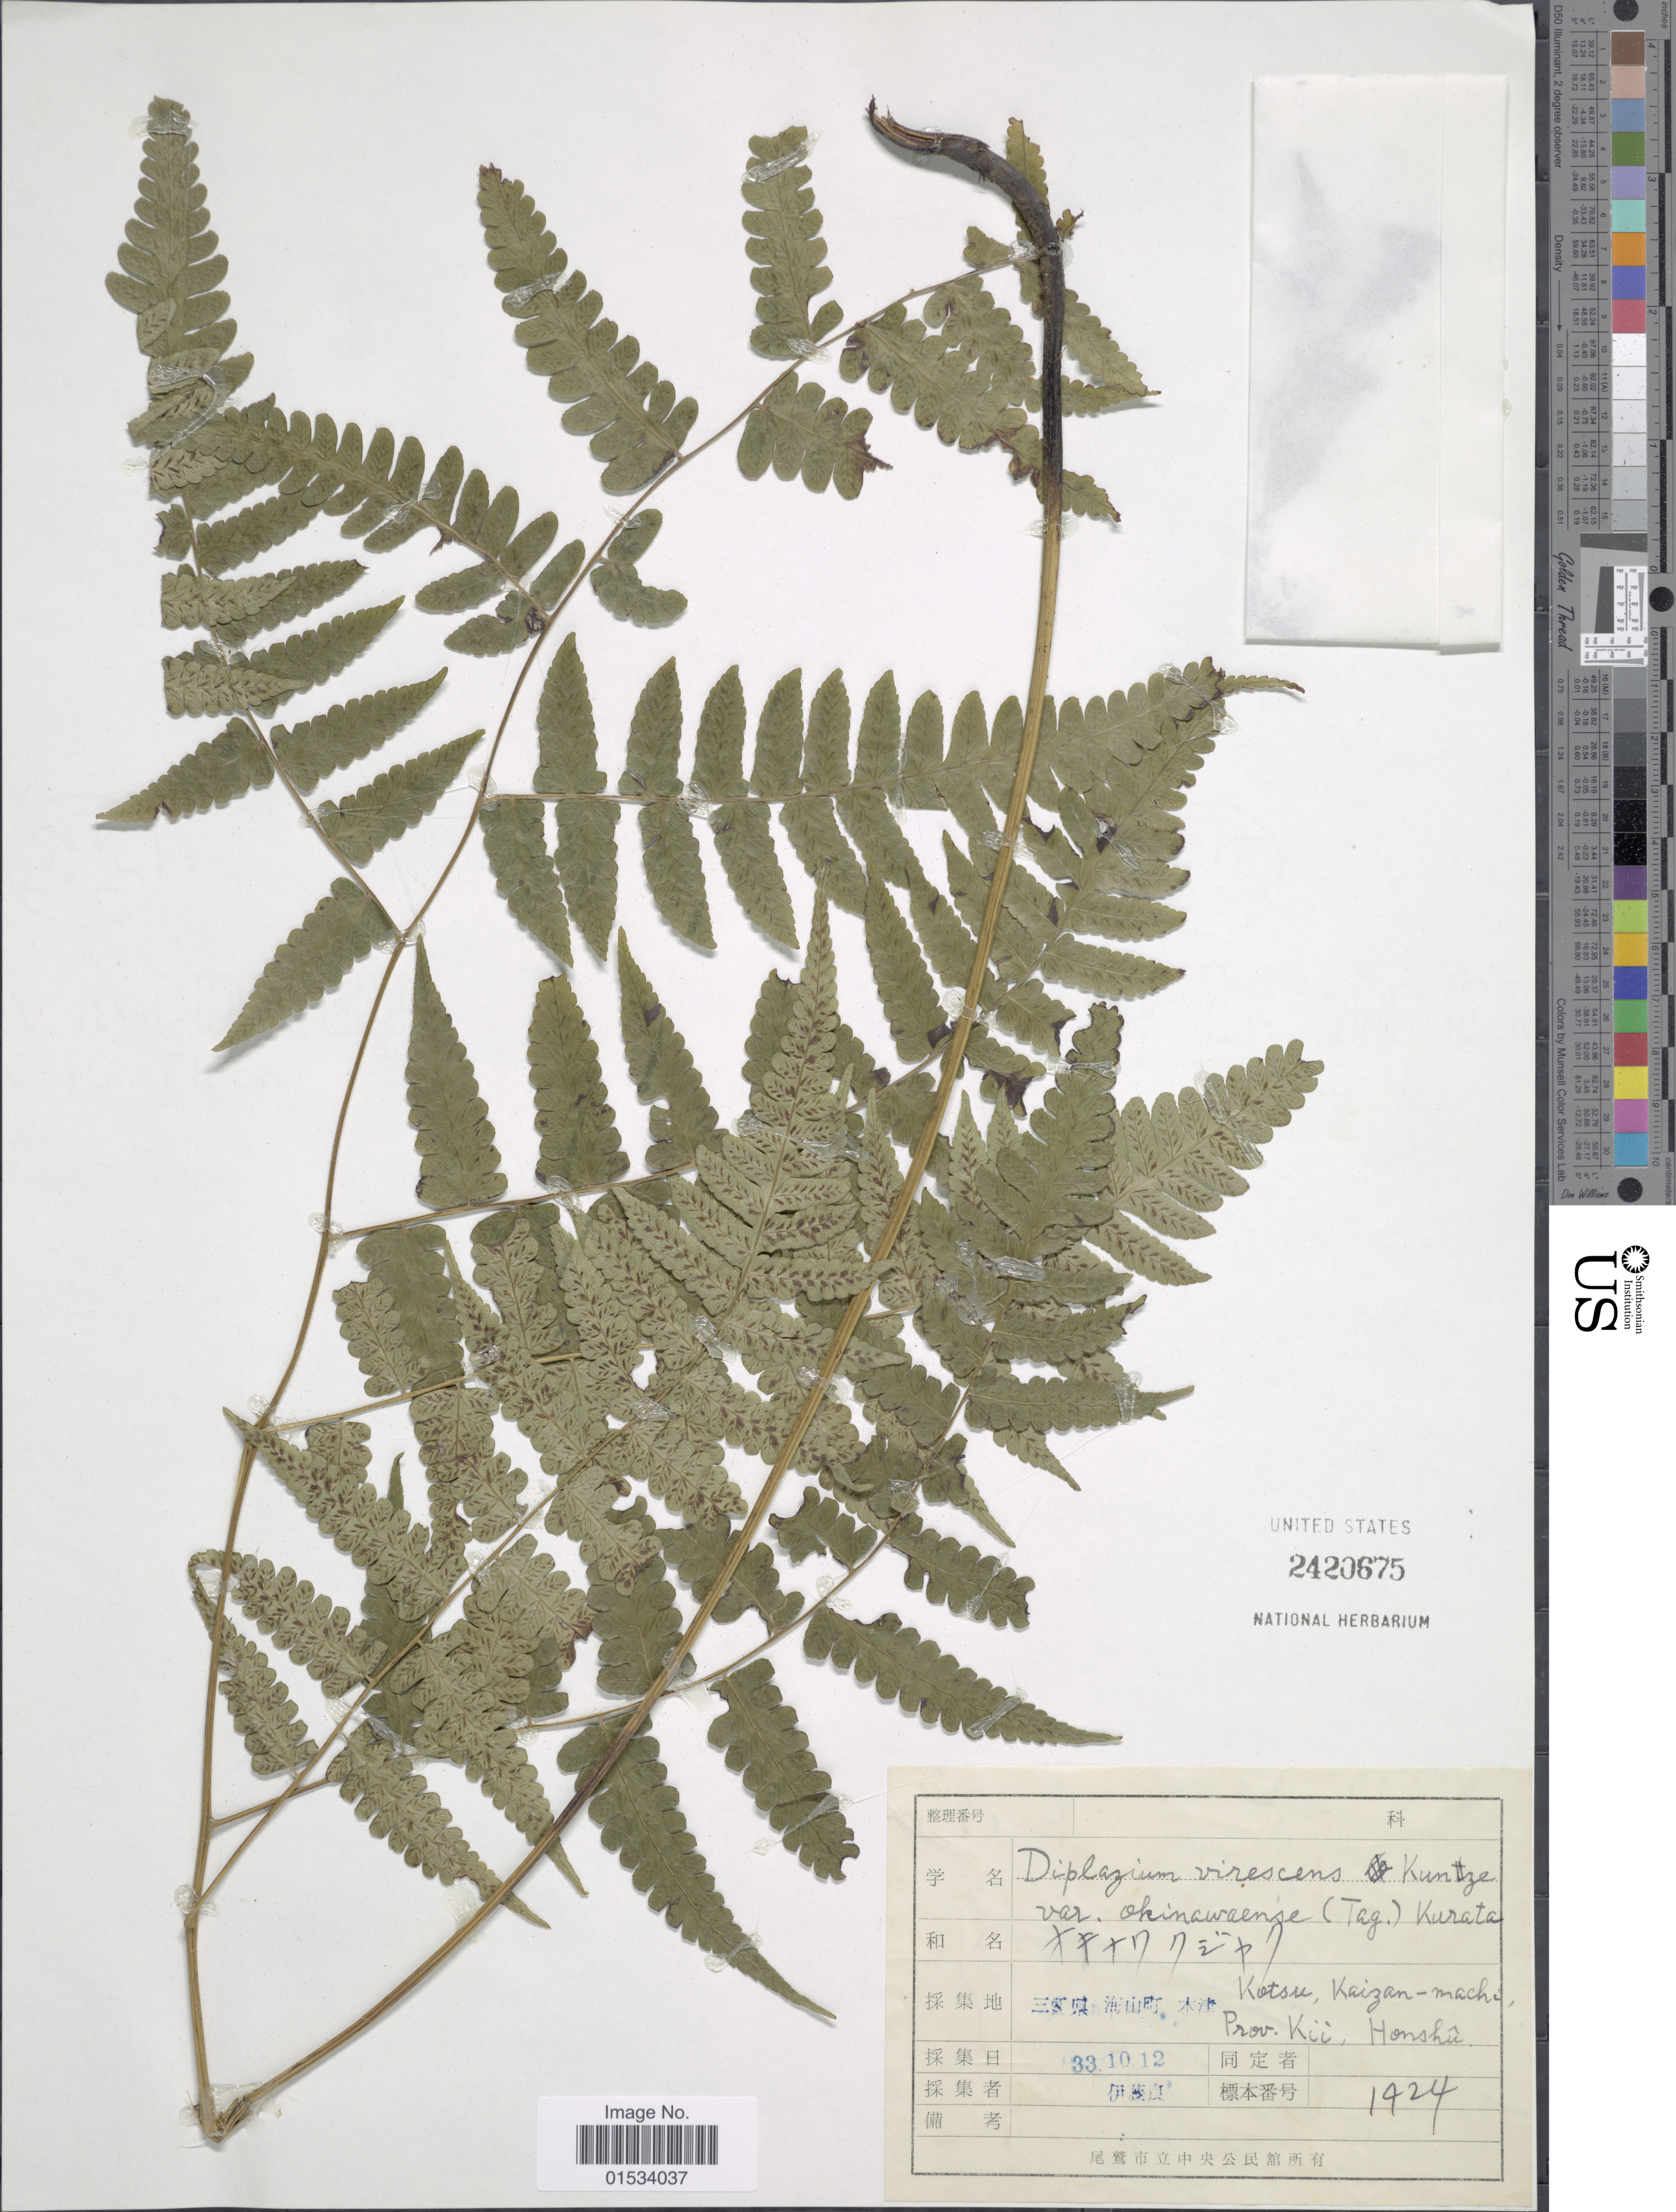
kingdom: Plantae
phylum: Tracheophyta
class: Polypodiopsida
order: Polypodiales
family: Athyriaceae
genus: Diplazium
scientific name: Diplazium okinawaense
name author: Tagawa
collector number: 331012?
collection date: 1924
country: Japan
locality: Prov. Kii, Honshu, Kotsu, Kaizan-Machi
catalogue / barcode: US 2420675